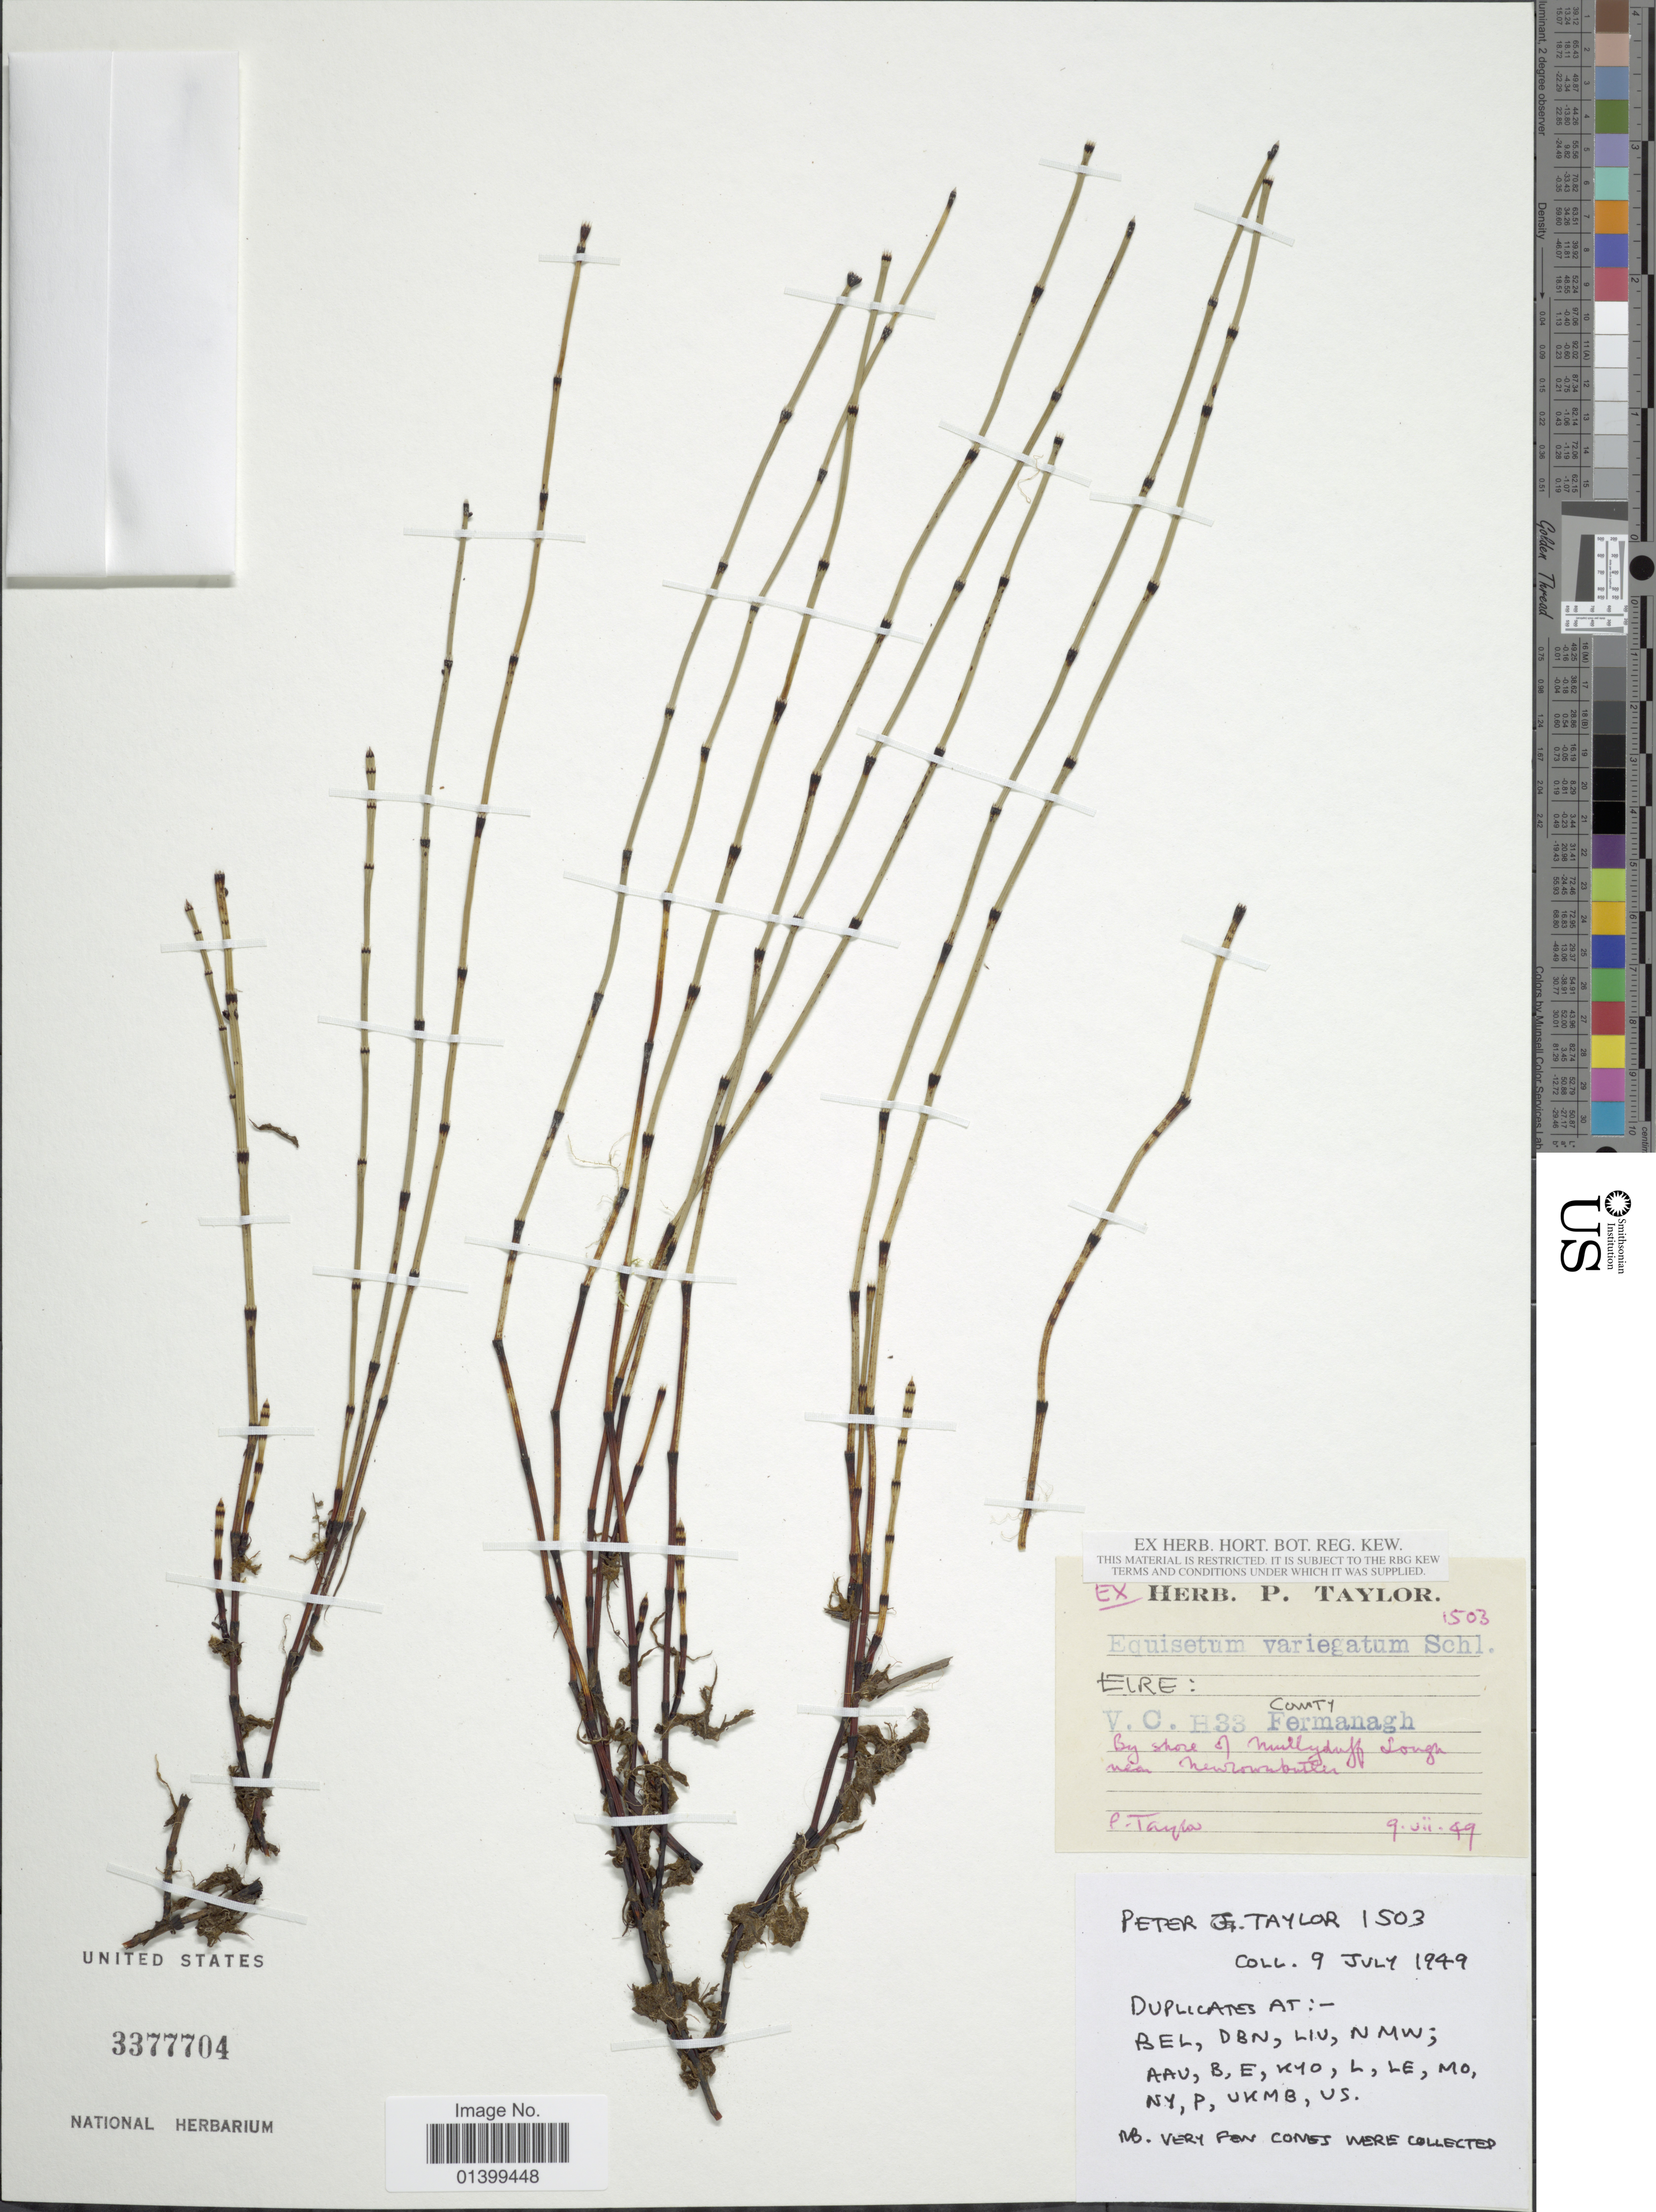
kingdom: Plantae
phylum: Tracheophyta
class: Polypodiopsida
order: Equisetales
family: Equisetaceae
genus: Equisetum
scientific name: Equisetum variegatum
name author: Schleich. ex F. Weber & D. Mohr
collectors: P. Taylor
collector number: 1503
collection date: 1949-07-09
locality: Eire: V.C. H33 County Fermanagh, by shore of Mullyduff Lough near Newtownbutler [interpreted]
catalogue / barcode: US 3377704